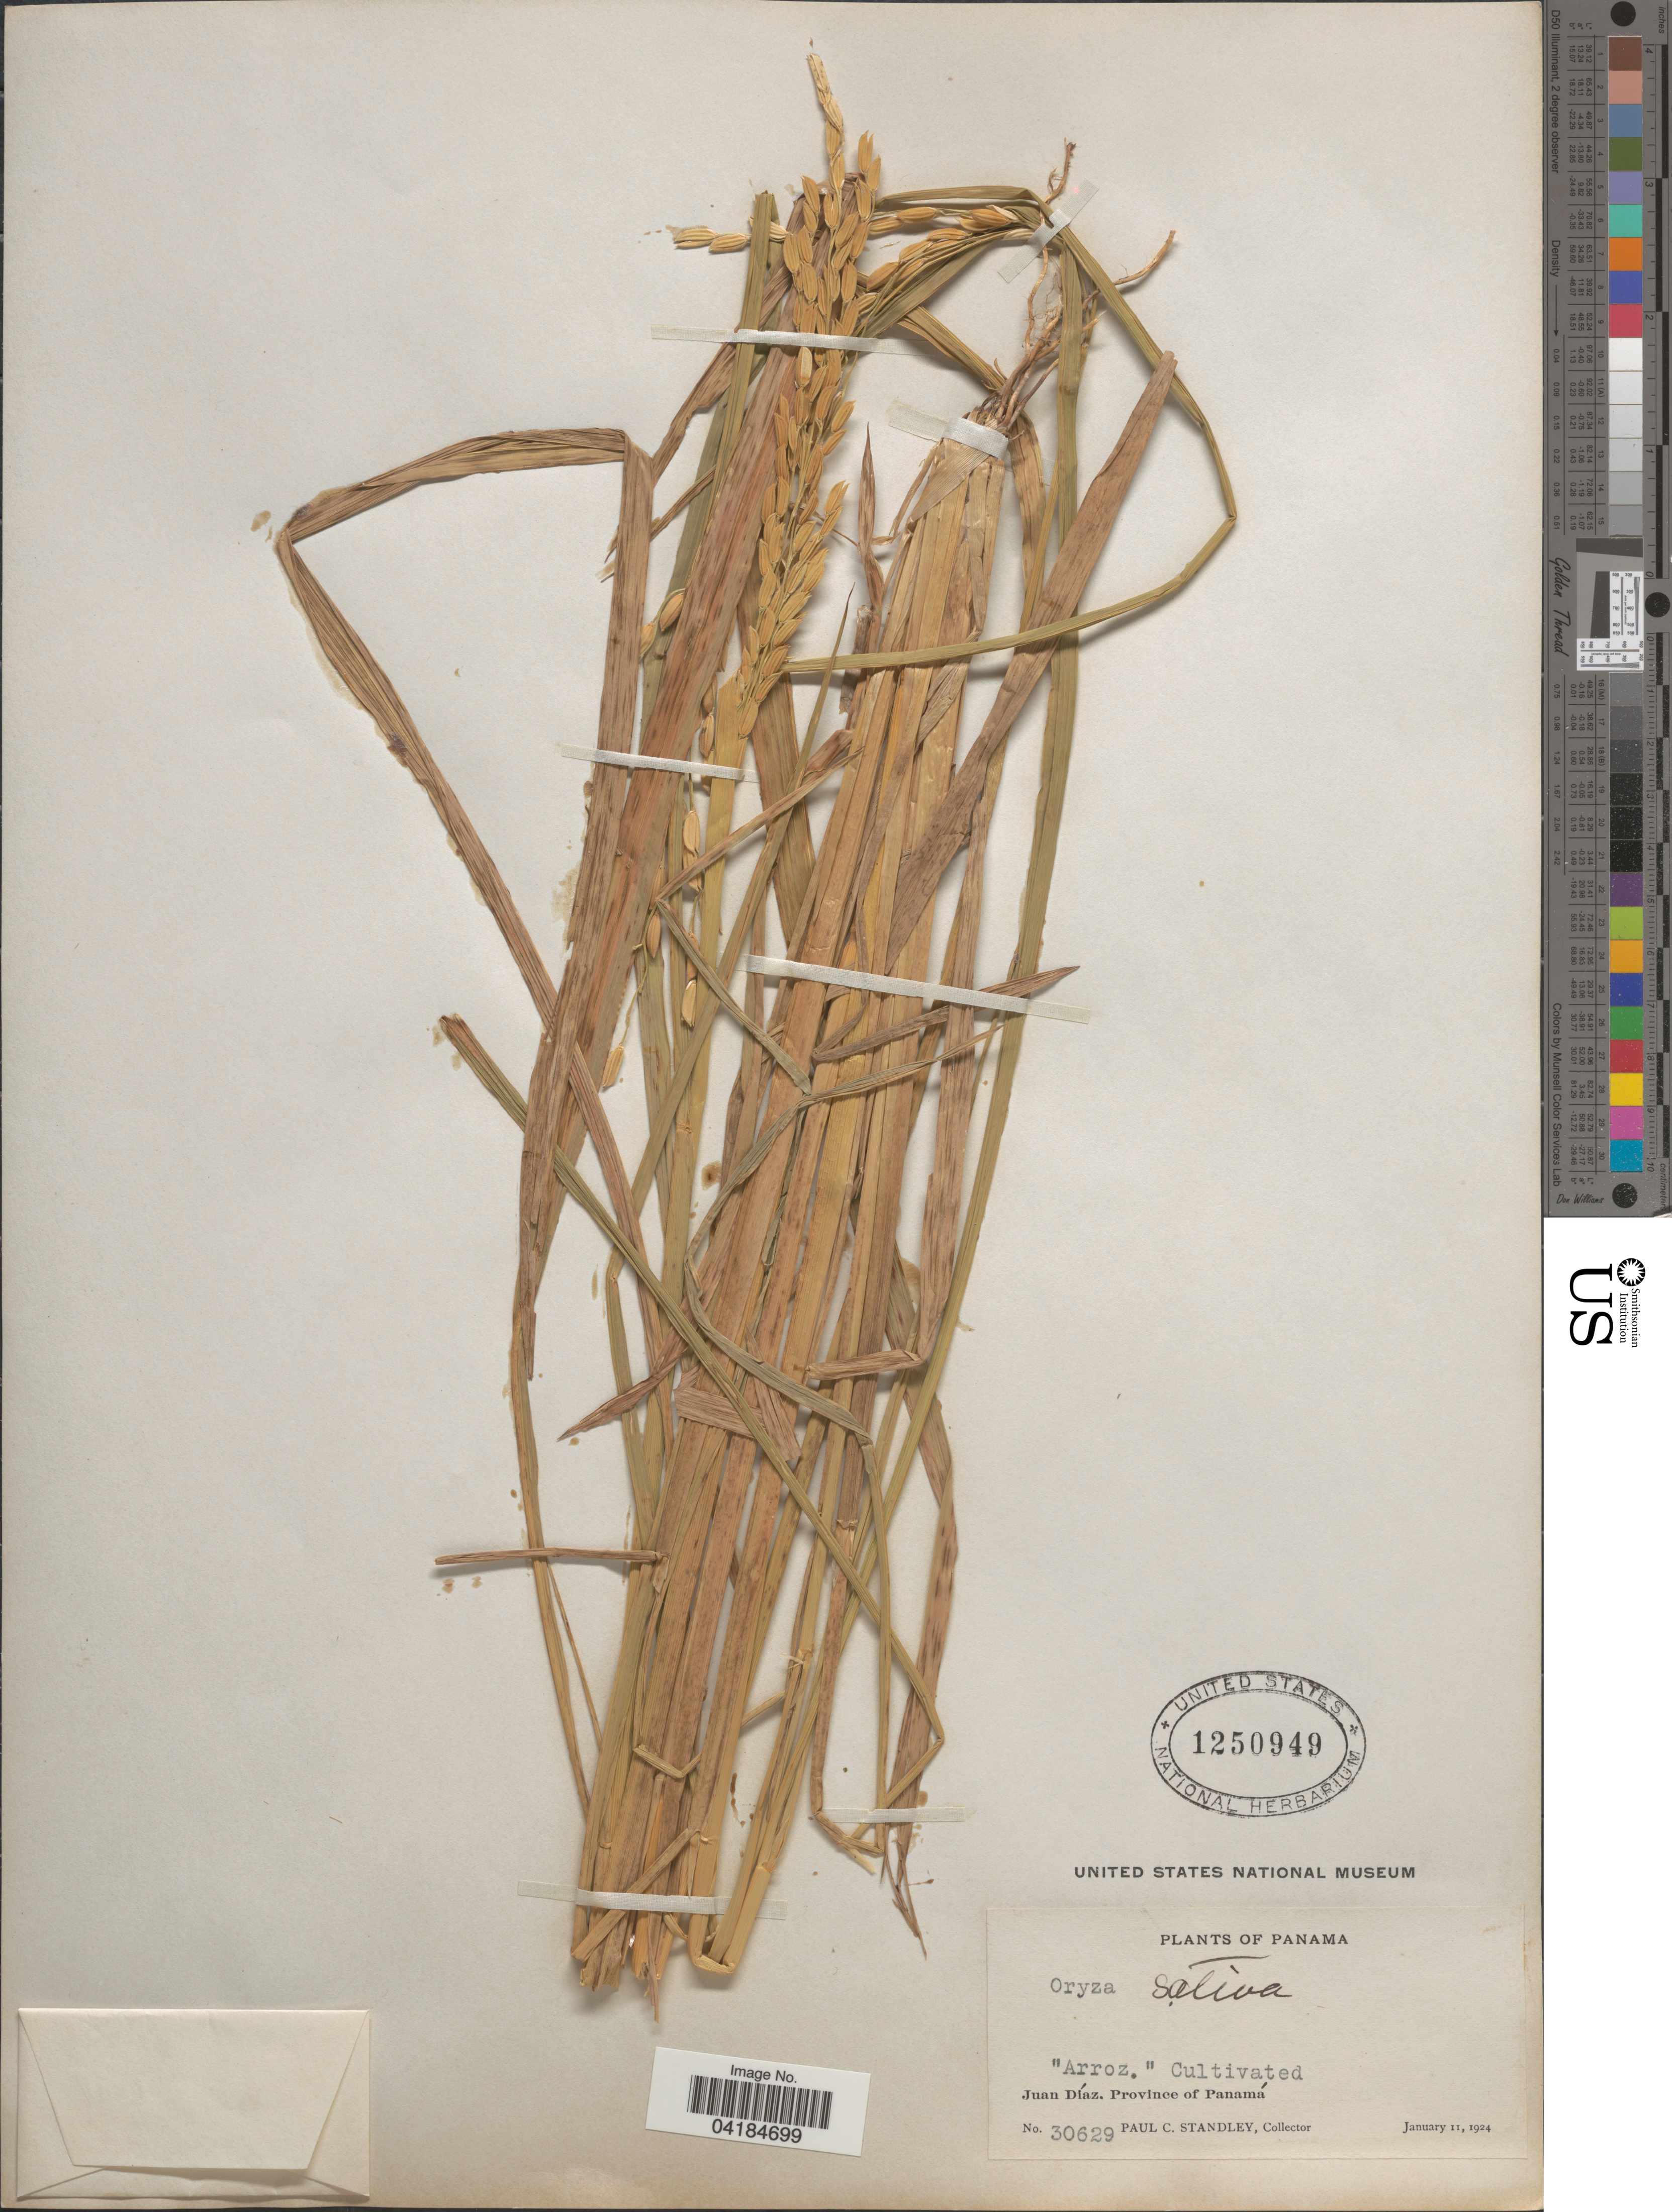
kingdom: Plantae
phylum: Tracheophyta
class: Liliopsida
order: Poales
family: Poaceae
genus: Oryza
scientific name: Oryza sativa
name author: L.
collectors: P. C. Standley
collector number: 30629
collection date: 1924-01-11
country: Panama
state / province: Panamá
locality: Arroz.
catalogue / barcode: US 1250949